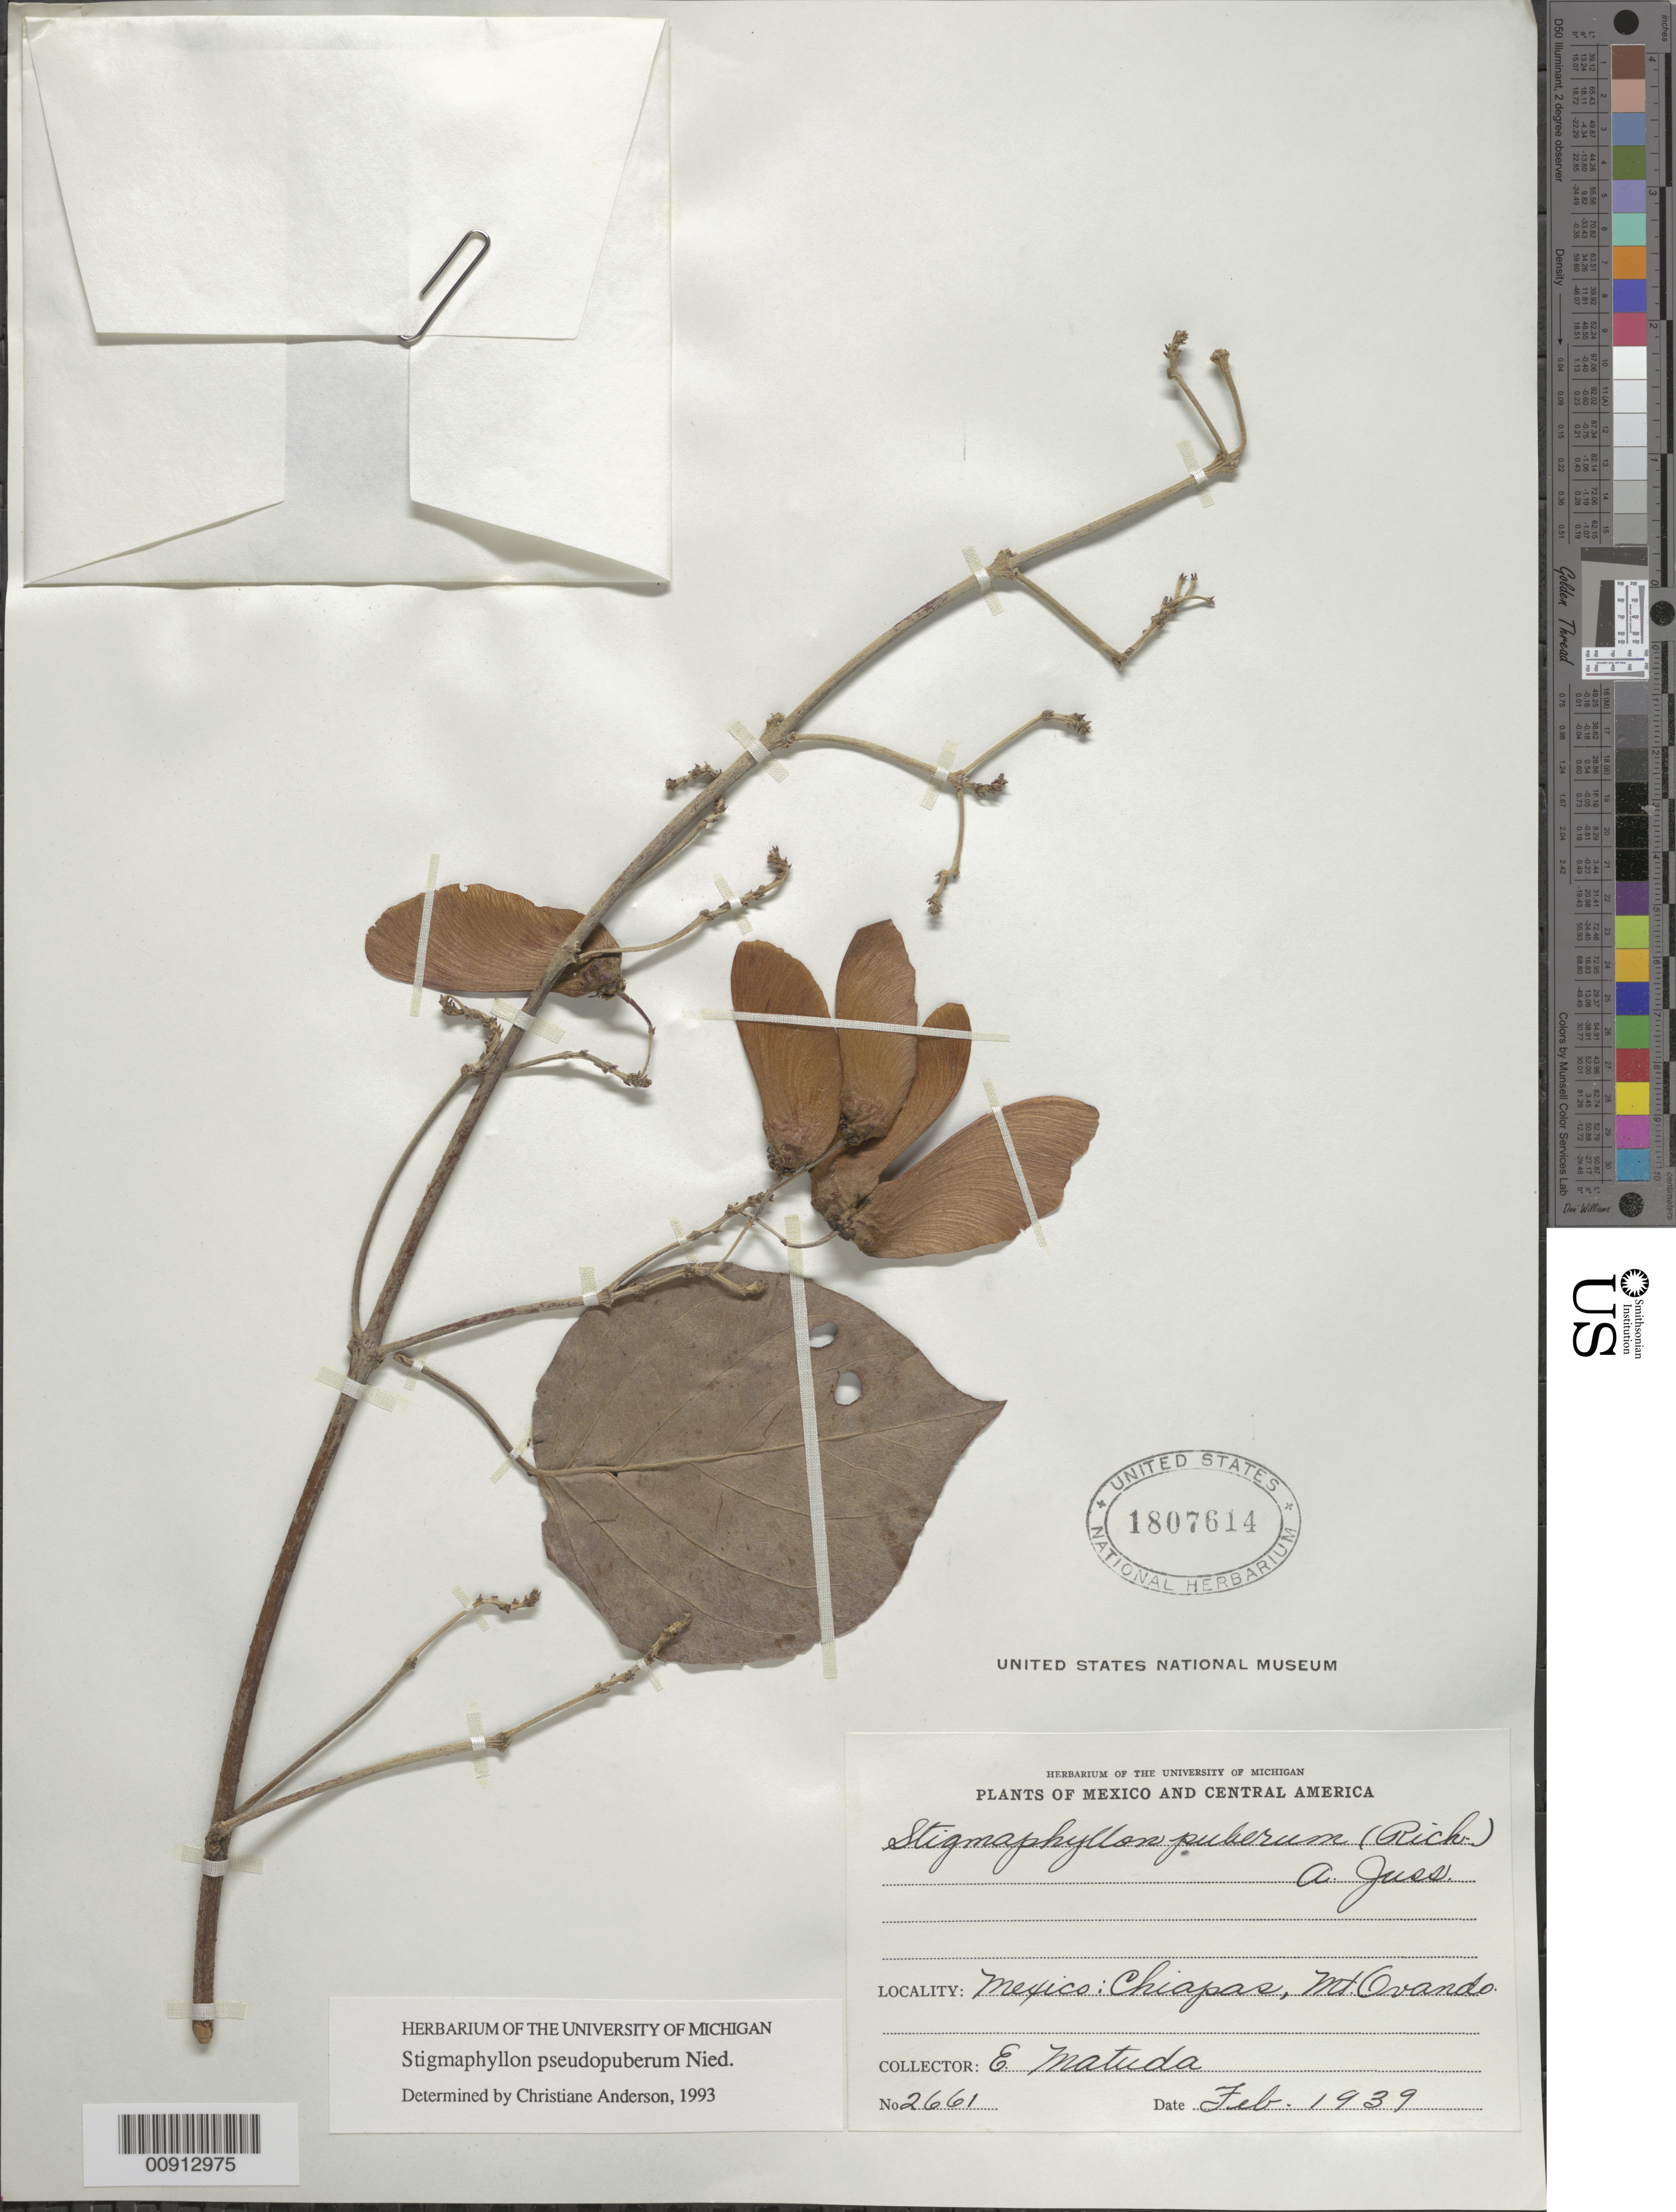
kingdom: Plantae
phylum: Tracheophyta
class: Magnoliopsida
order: Malpighiales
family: Malpighiaceae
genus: Stigmaphyllon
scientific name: Stigmaphyllon pseudopuberum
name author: Nied.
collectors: E. Matuda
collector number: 2661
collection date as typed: Feb 1939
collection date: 1939-02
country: Mexico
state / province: Chiapas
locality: Chiapas, Mt. Ovando.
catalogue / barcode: US 1807614